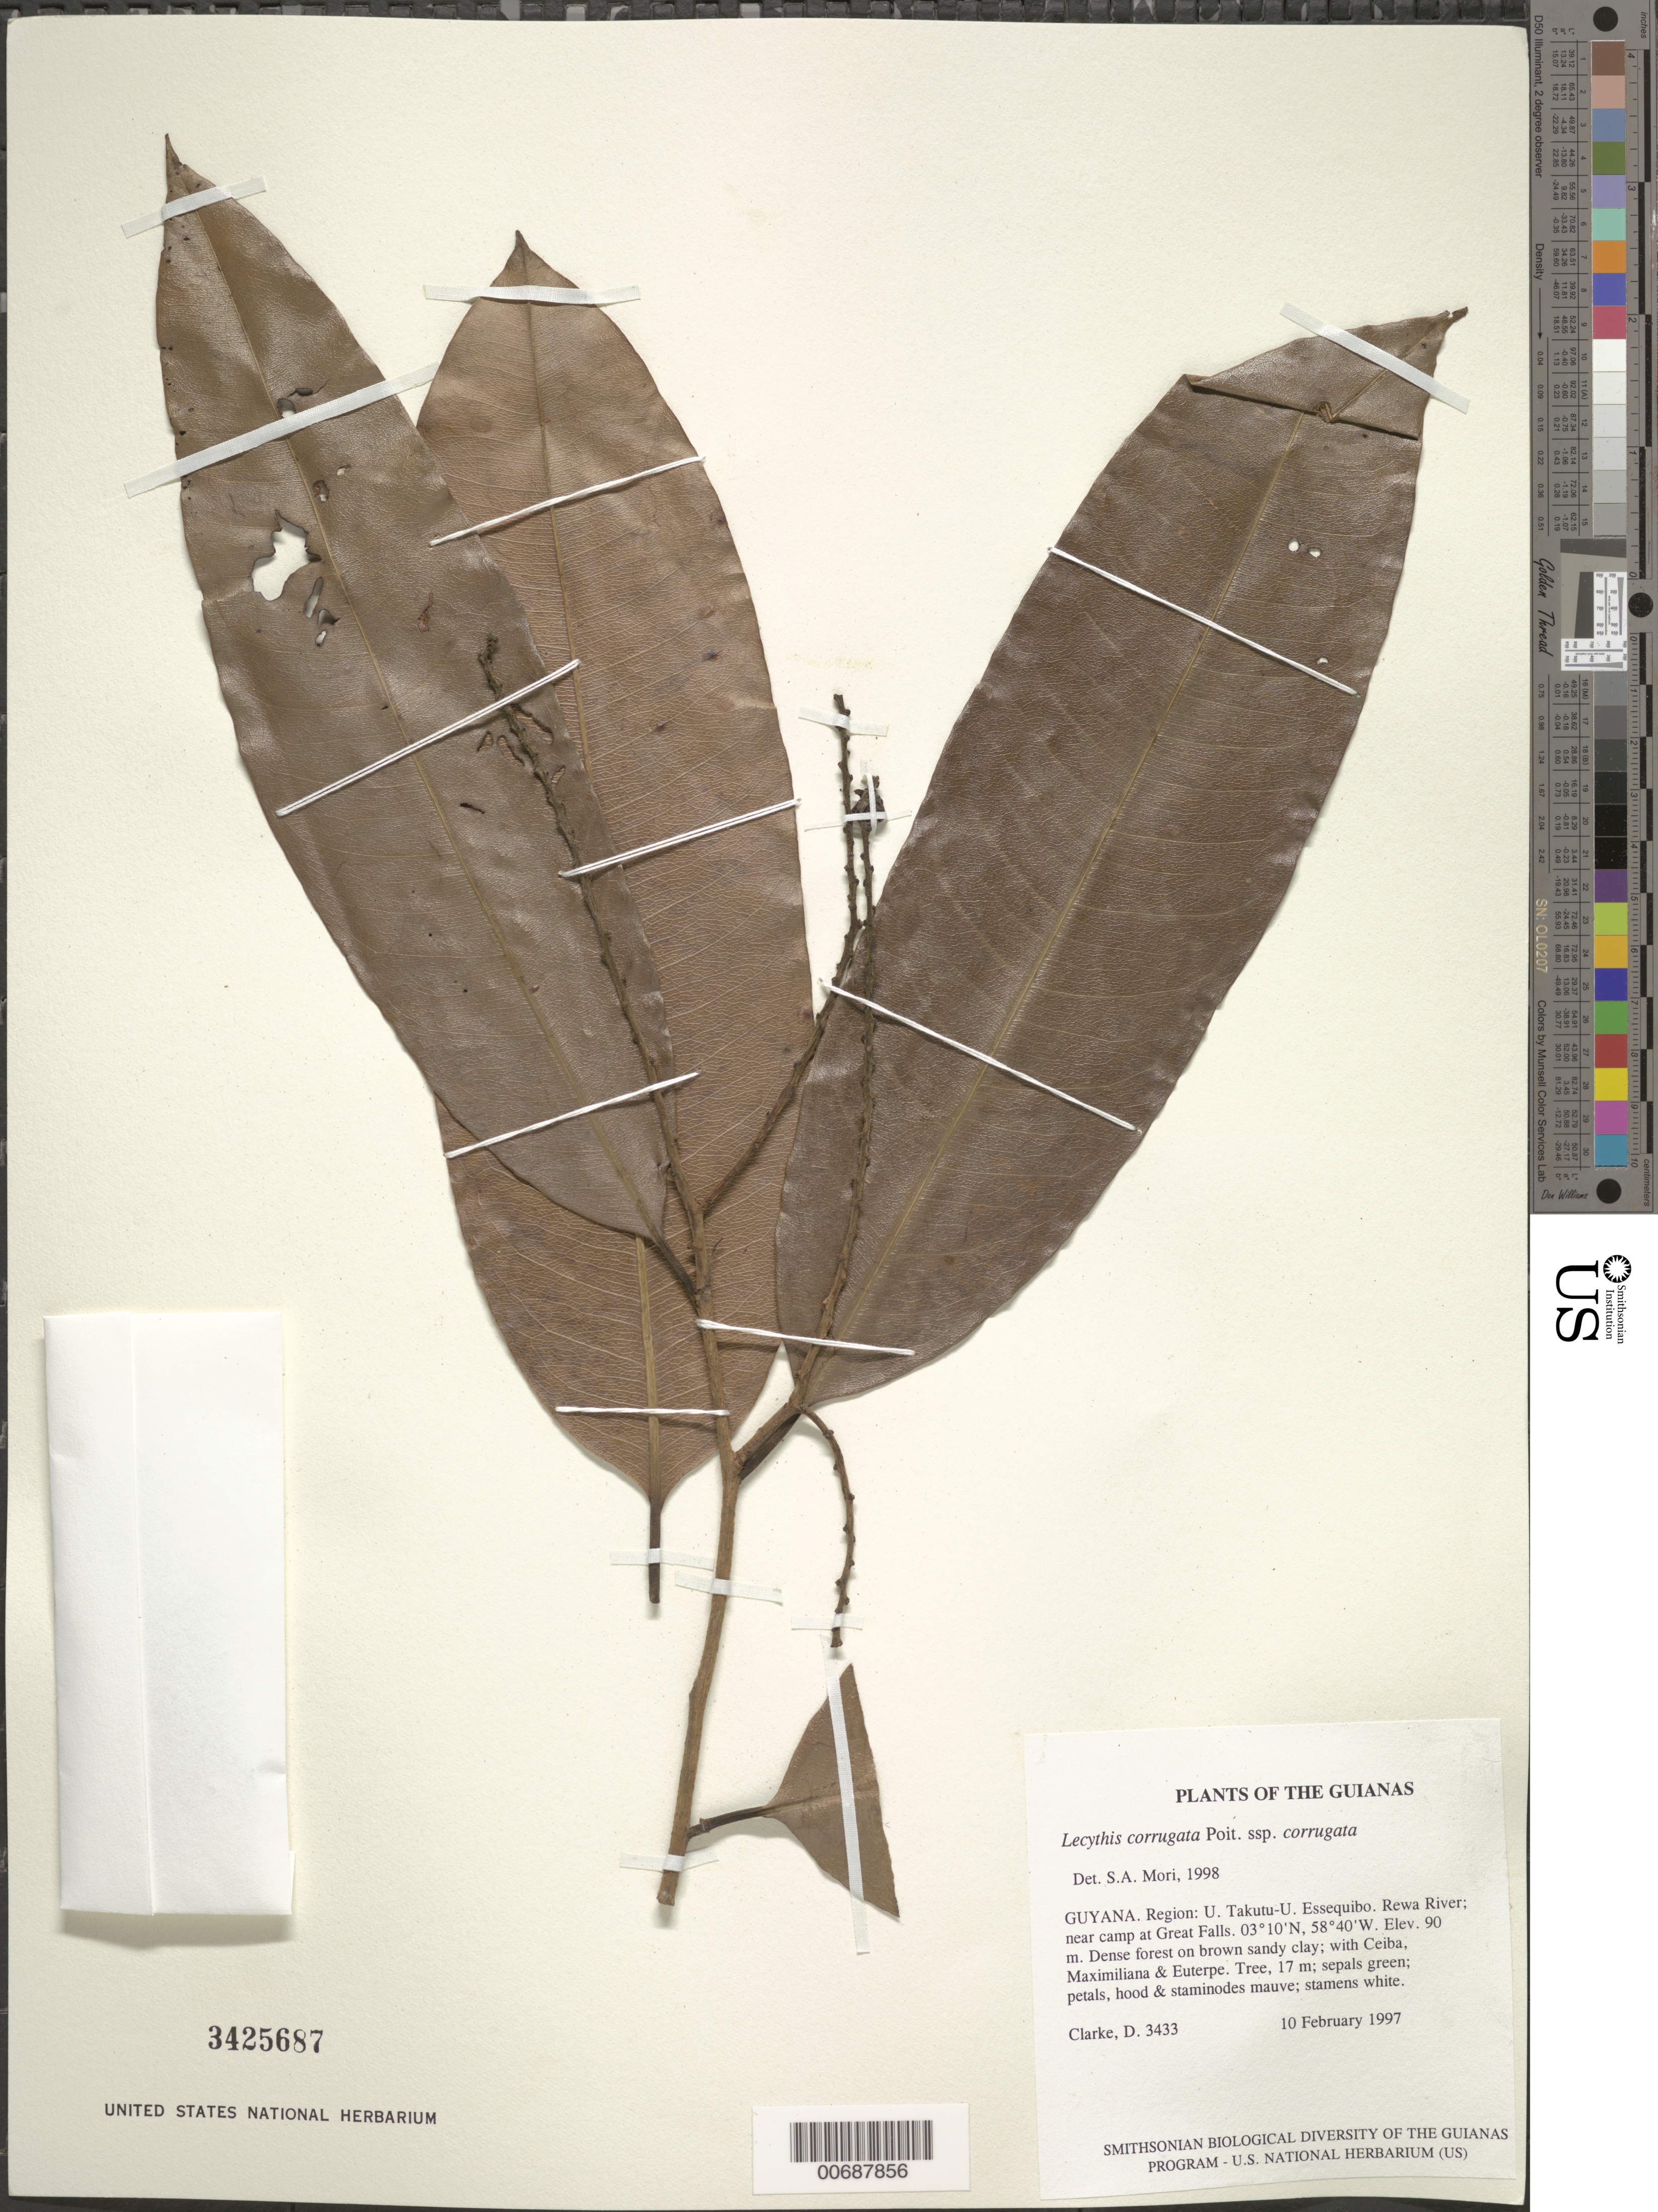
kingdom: Plantae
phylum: Tracheophyta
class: Magnoliopsida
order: Ericales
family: Lecythidaceae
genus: Lecythis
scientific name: Lecythis corrugata subsp. corrugata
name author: Poit.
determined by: Mori, Scott A.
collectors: H. D. Clarke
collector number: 3433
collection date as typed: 10 February 1997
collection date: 1997-02-10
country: Guyana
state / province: U. Takutu-U. Essequibo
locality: Rewa River; near camp at Great Falls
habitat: Dense forest on brown sandy clay; with Ceiba, Maximiliana & Euterpe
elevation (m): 90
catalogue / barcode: US 3425687